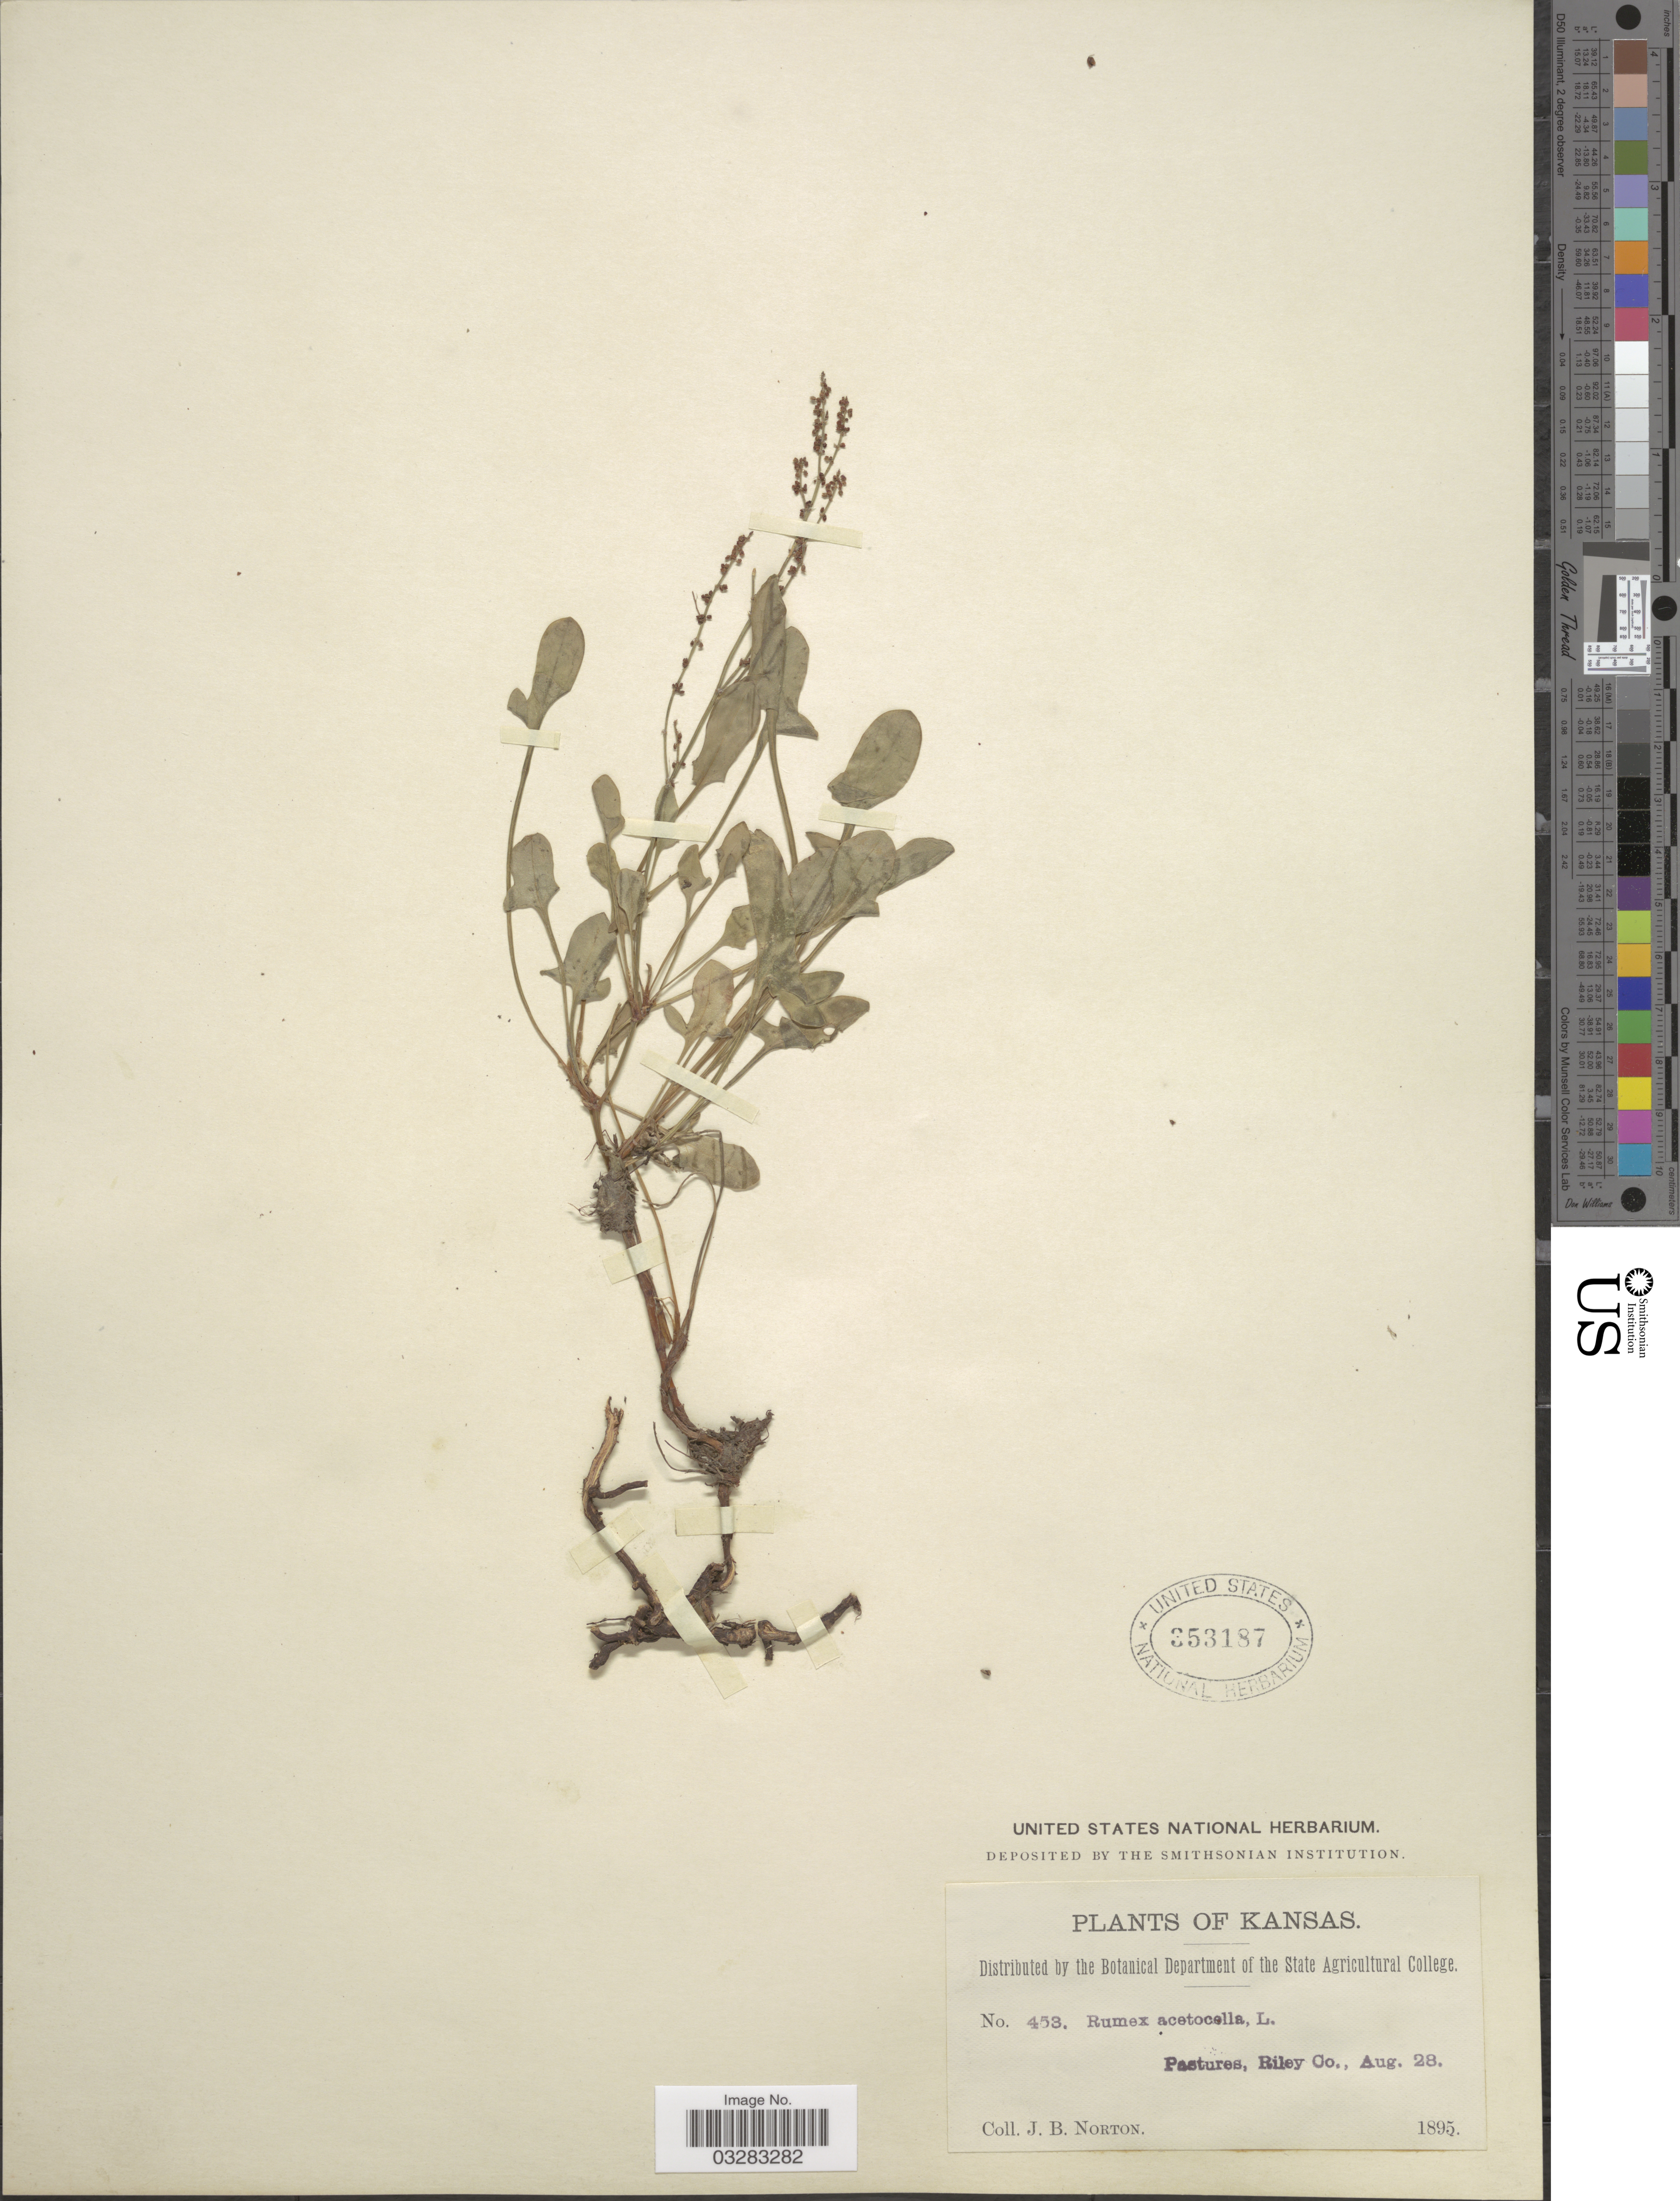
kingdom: Plantae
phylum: Tracheophyta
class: Magnoliopsida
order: Caryophyllales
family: Polygonaceae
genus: Rumex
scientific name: Rumex acetosella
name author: L.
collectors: J. B. Norton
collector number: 458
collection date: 1895-08-28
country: United States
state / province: Kansas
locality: Pastures, Riley Co.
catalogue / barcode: US 353187